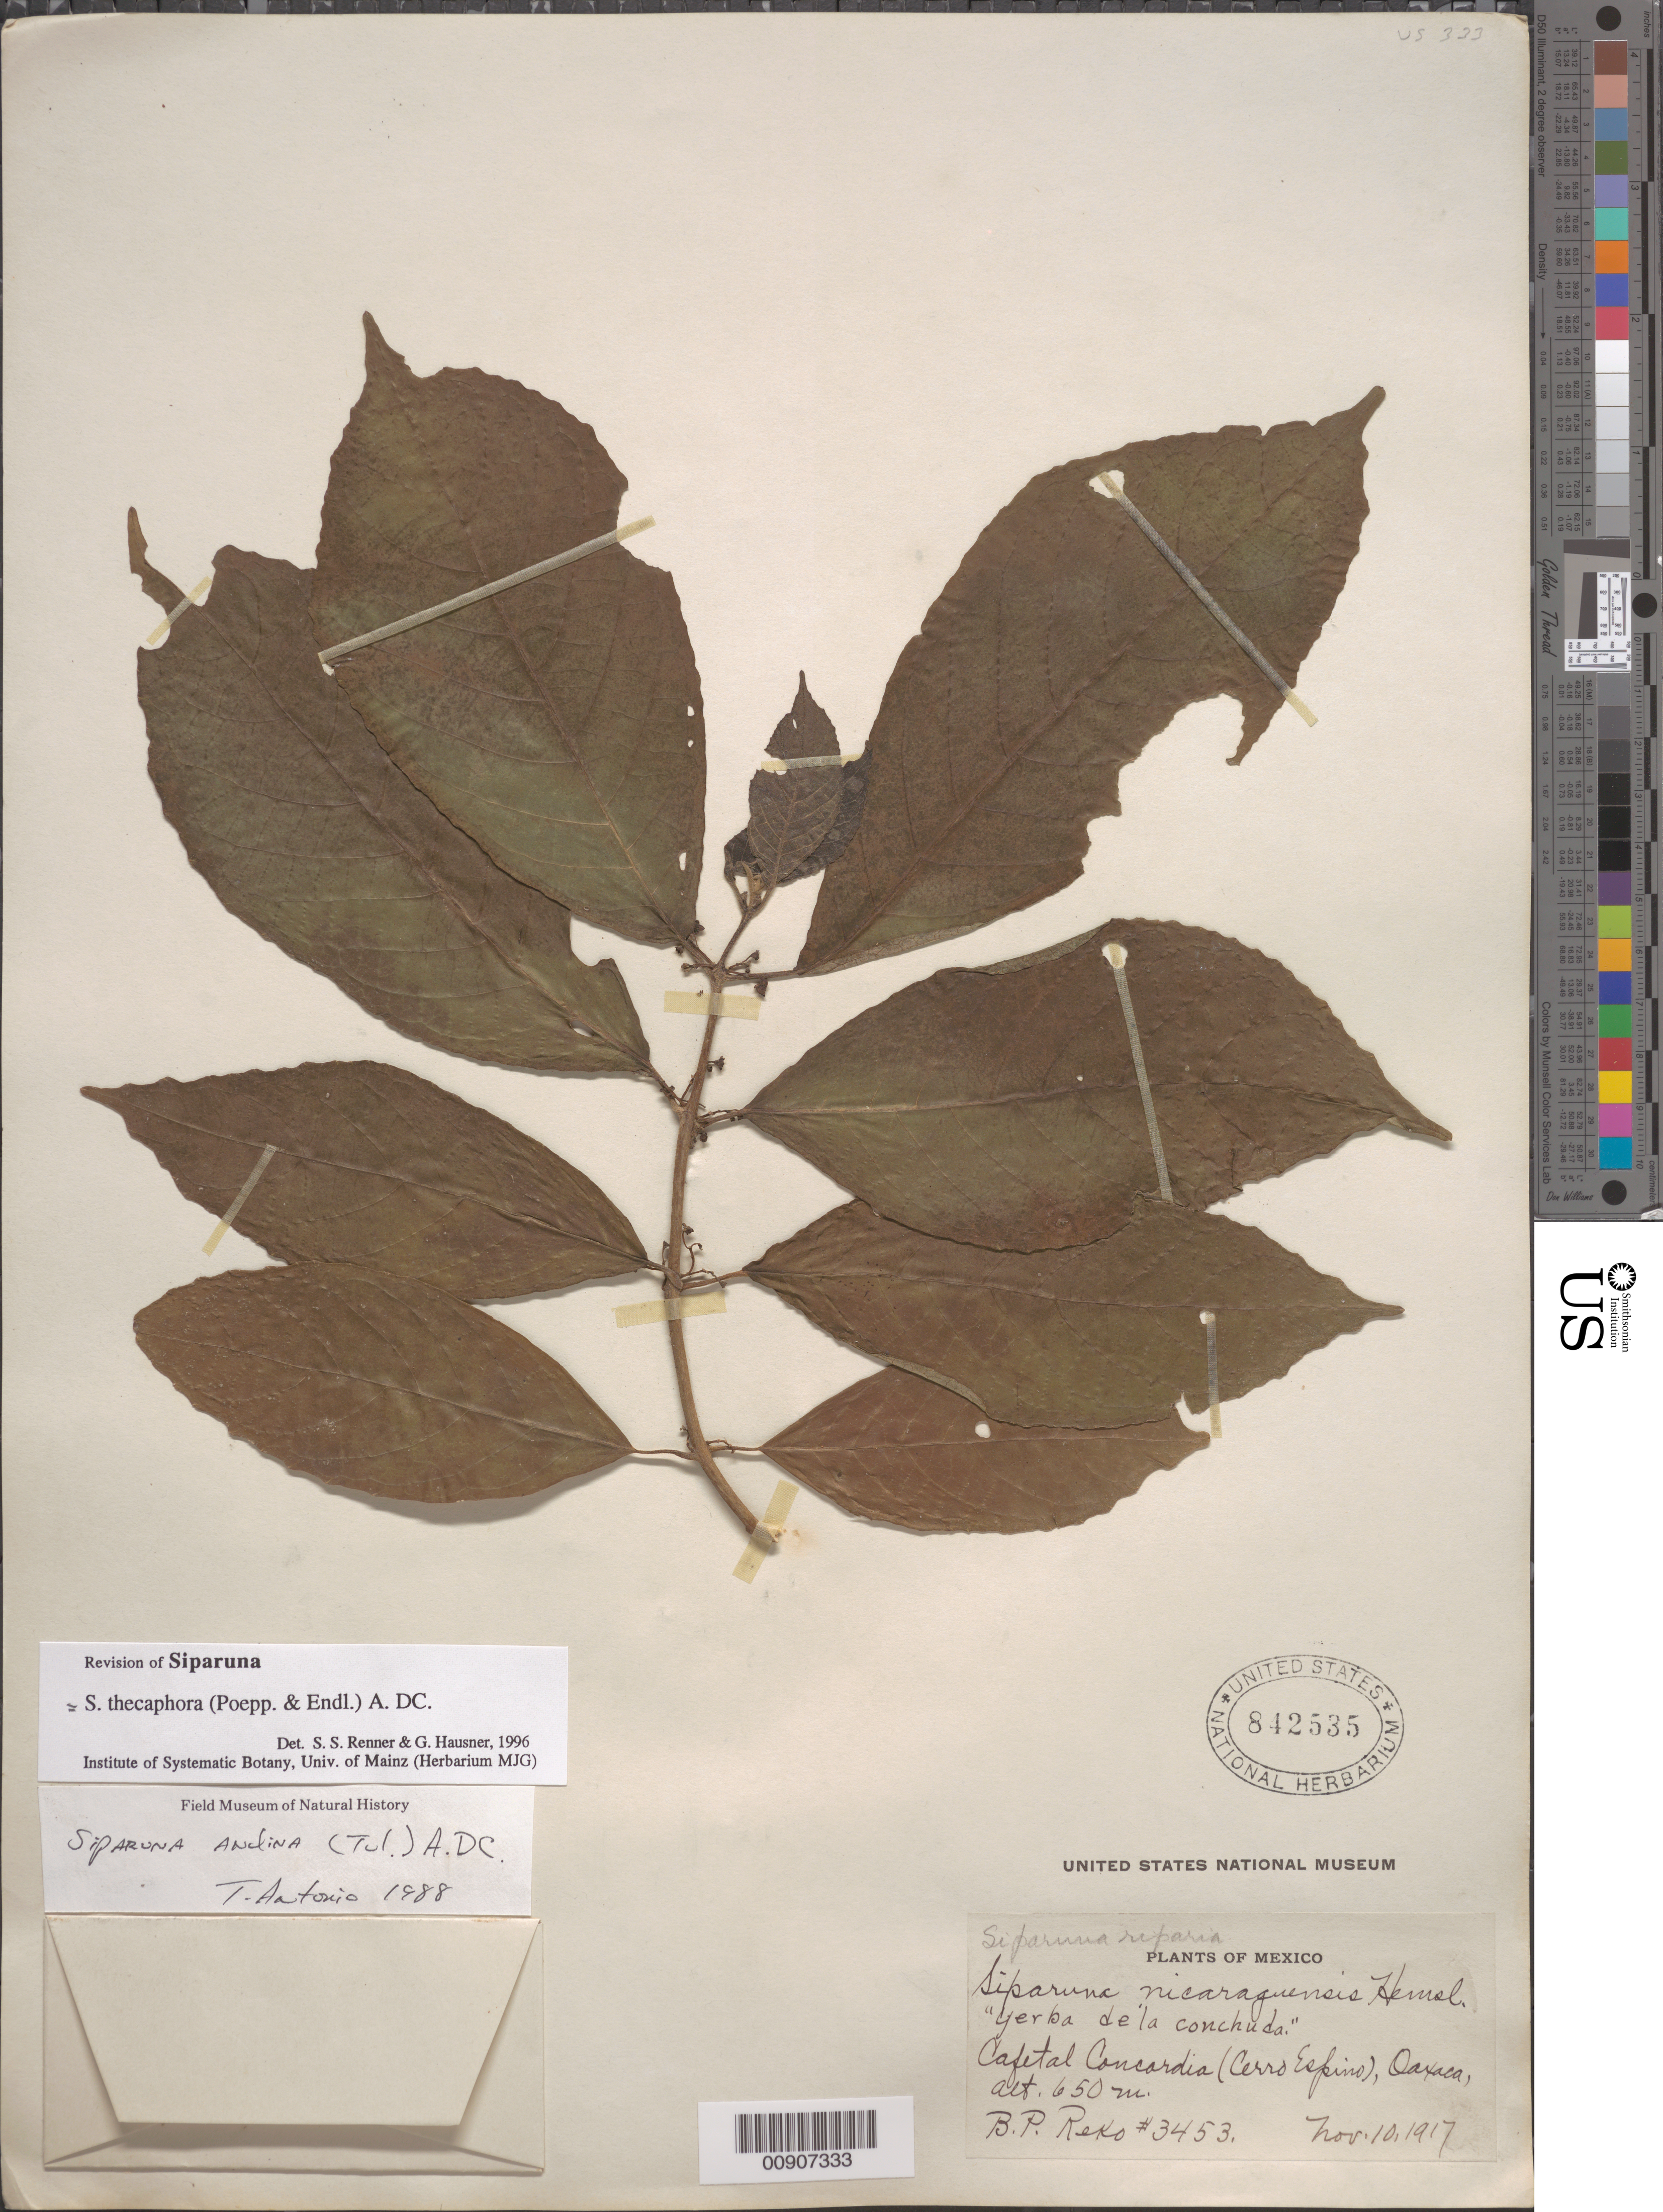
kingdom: Plantae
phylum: Tracheophyta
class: Magnoliopsida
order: Laurales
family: Siparunaceae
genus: Siparuna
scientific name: Siparuna thecaphora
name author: (Poepp. & Endl.) A. DC.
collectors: B. P. Reko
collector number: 3453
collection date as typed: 10 Nov 1917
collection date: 1917-11-10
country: Mexico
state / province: Oaxaca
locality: Cafetal Concordia (Cerro Espino), Oaxaca.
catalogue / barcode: US 842535